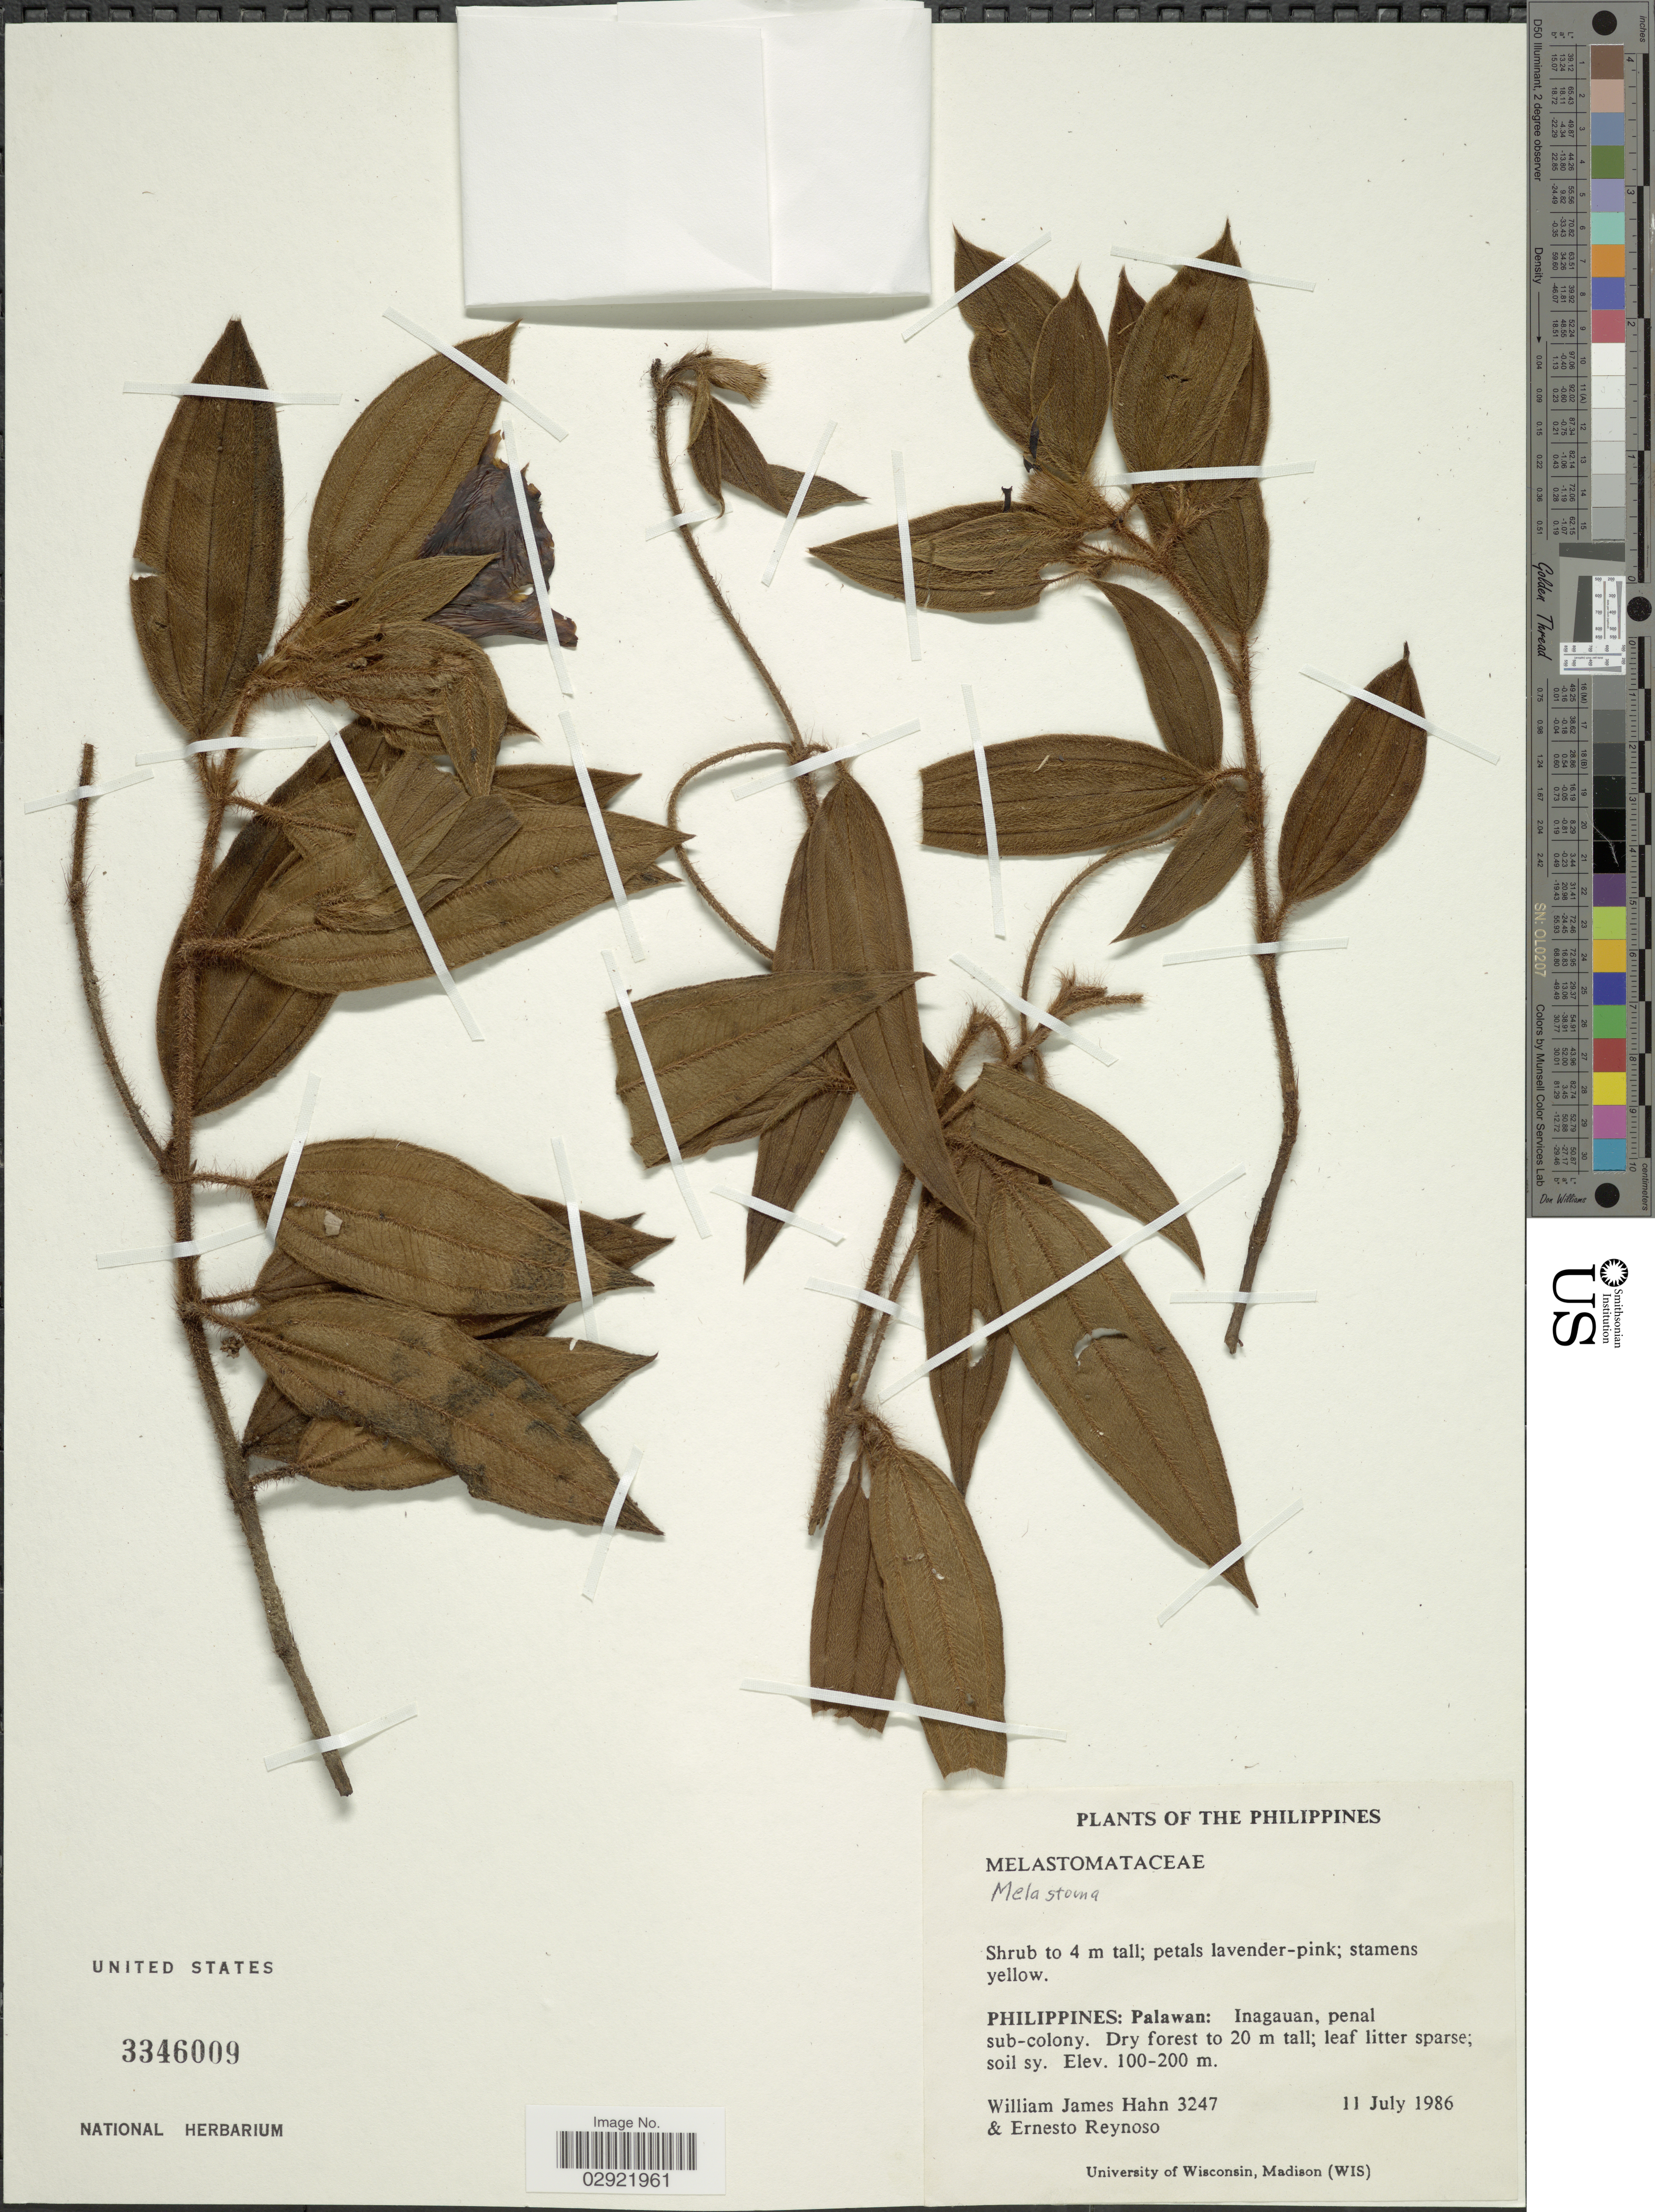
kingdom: Plantae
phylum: Tracheophyta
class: Magnoliopsida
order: Myrtales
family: Melastomataceae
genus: Melastoma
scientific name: Melastoma sp.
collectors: W. J. Hahn & E. Reynoso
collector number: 3247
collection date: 1986-07-11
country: Philippines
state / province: Mimaropa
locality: Palawan: Inagauan.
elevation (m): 100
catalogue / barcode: US 3346009